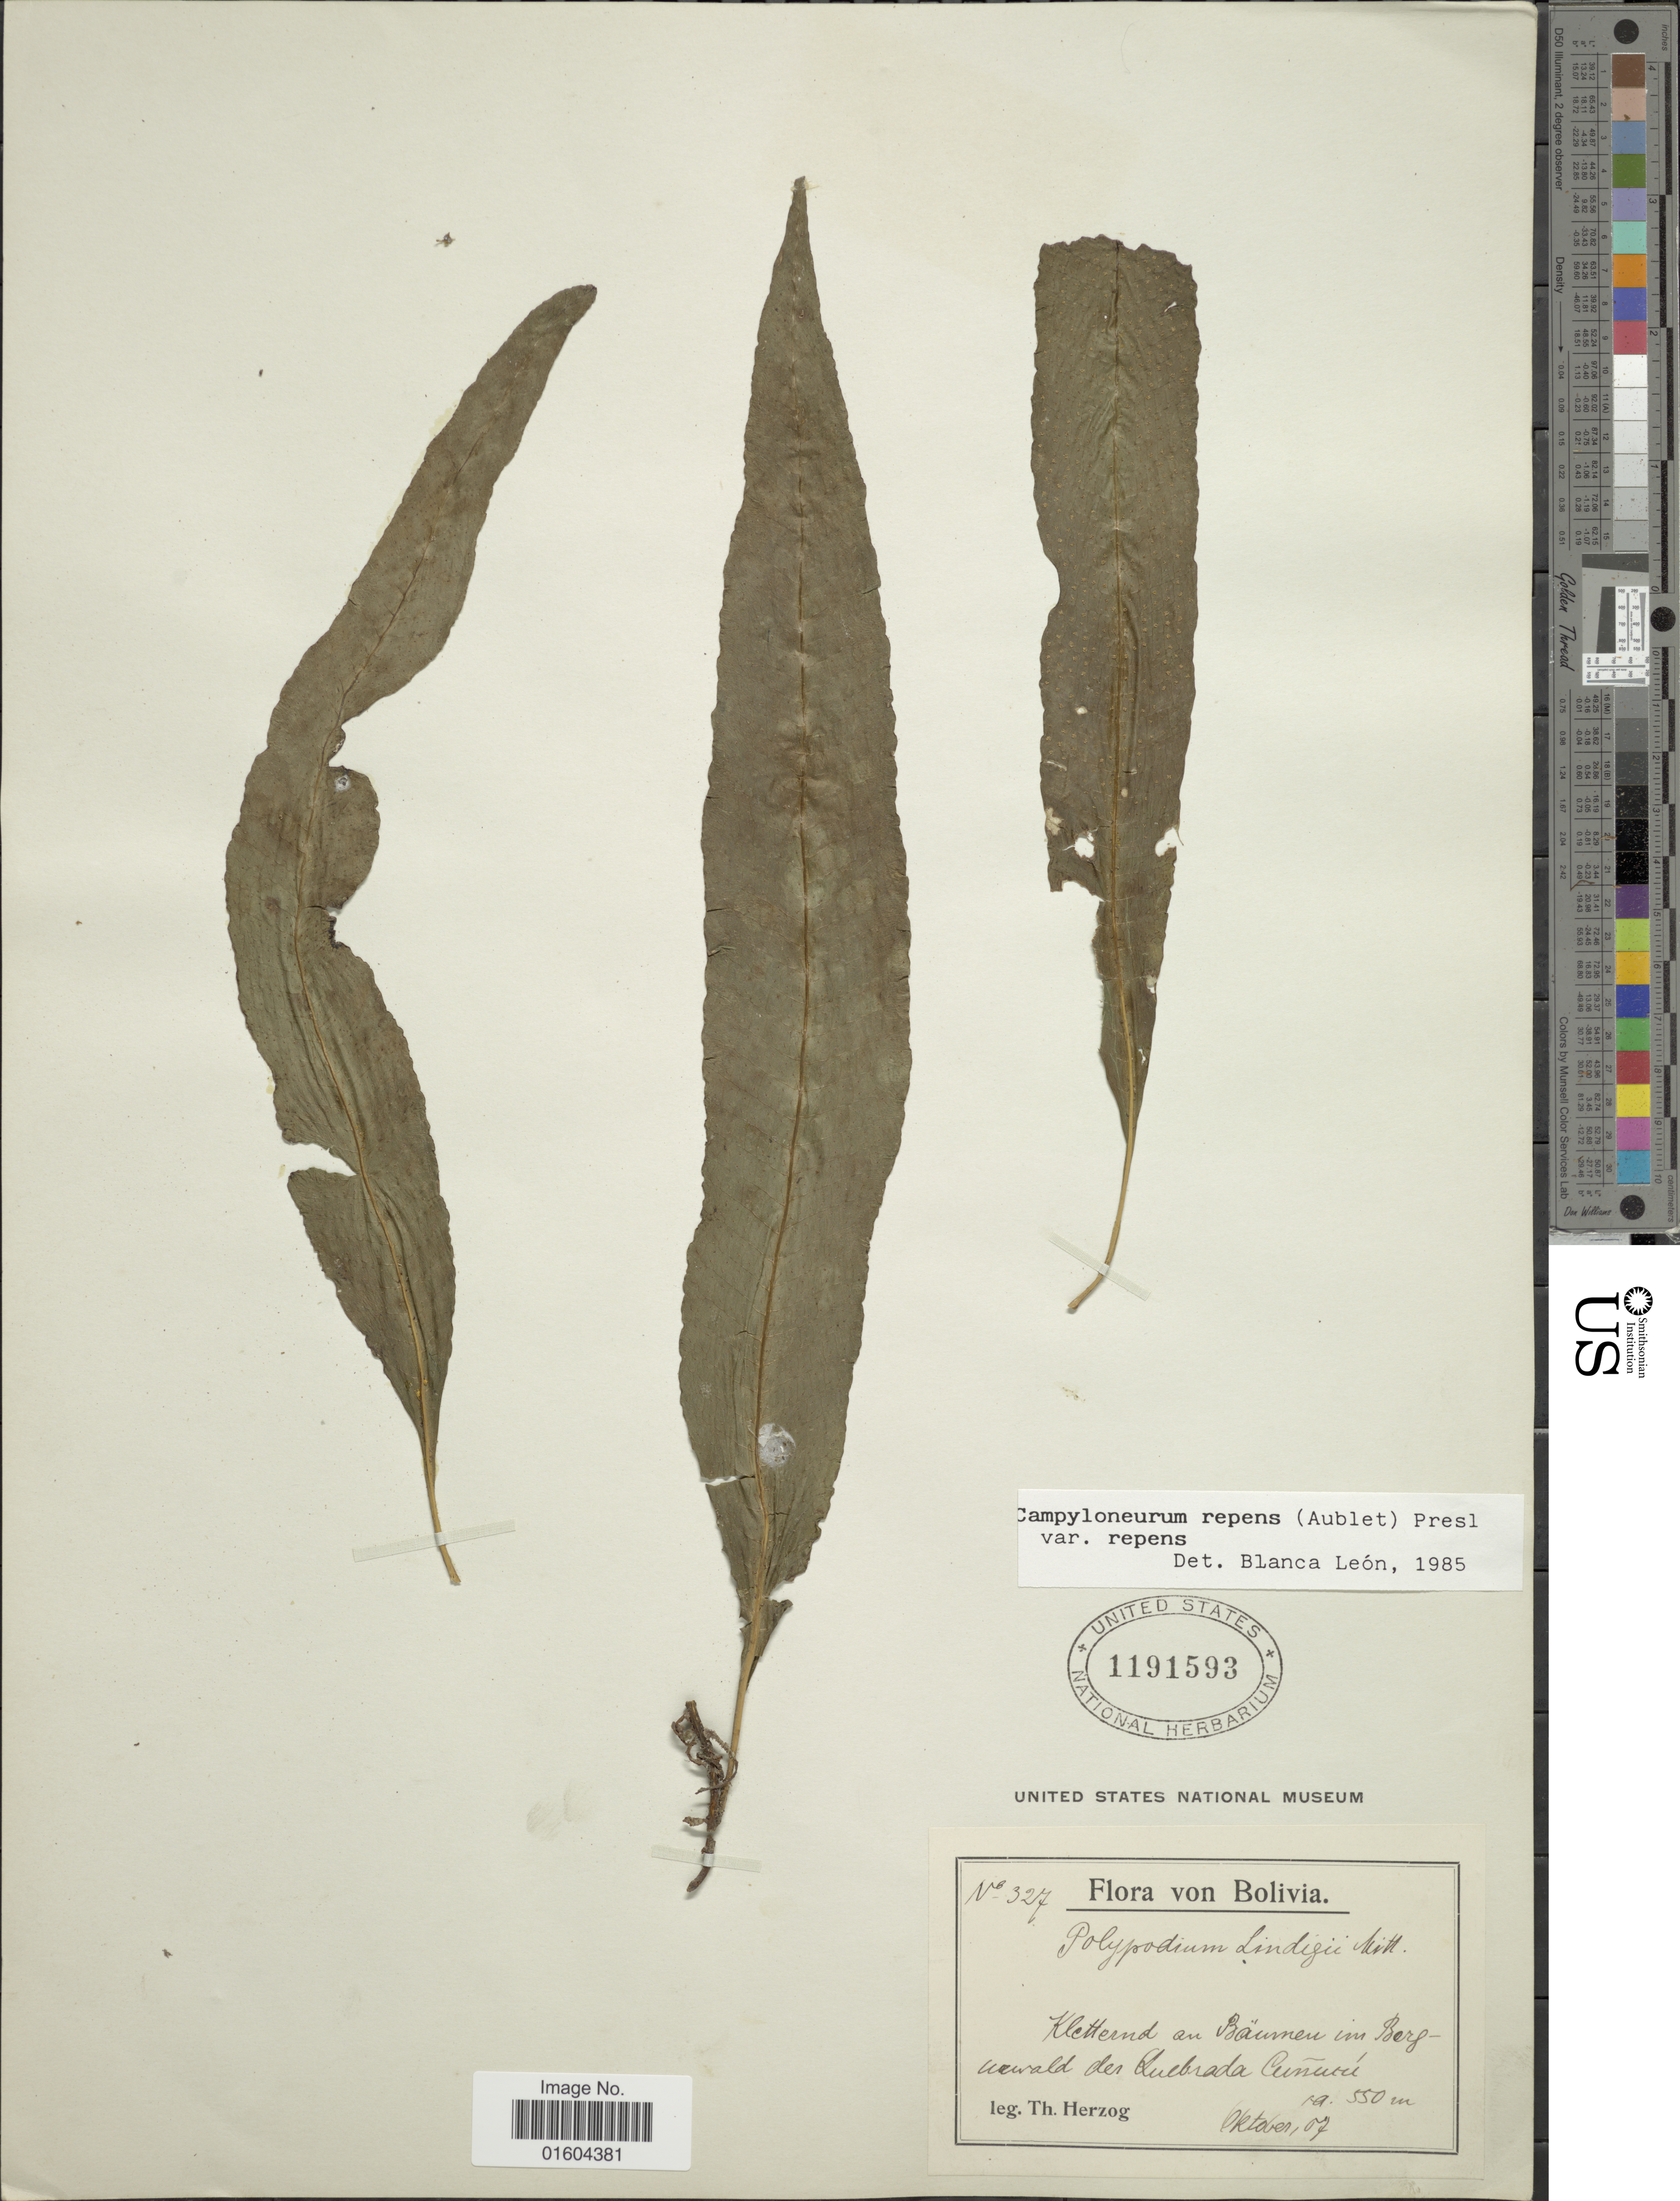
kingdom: Plantae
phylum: Tracheophyta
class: Polypodiopsida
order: Polypodiales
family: Polypodiaceae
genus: Campyloneurum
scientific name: Campyloneurum fuscosquamatum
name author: Lellinger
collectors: T. K. J. Herzog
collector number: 327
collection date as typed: Transcribed d/m/y: /10/7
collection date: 1907-10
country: Bolivia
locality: Kletterndern an Baumen im Bergurwald des Quebrada Cuñucui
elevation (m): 550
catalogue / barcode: US 1191593